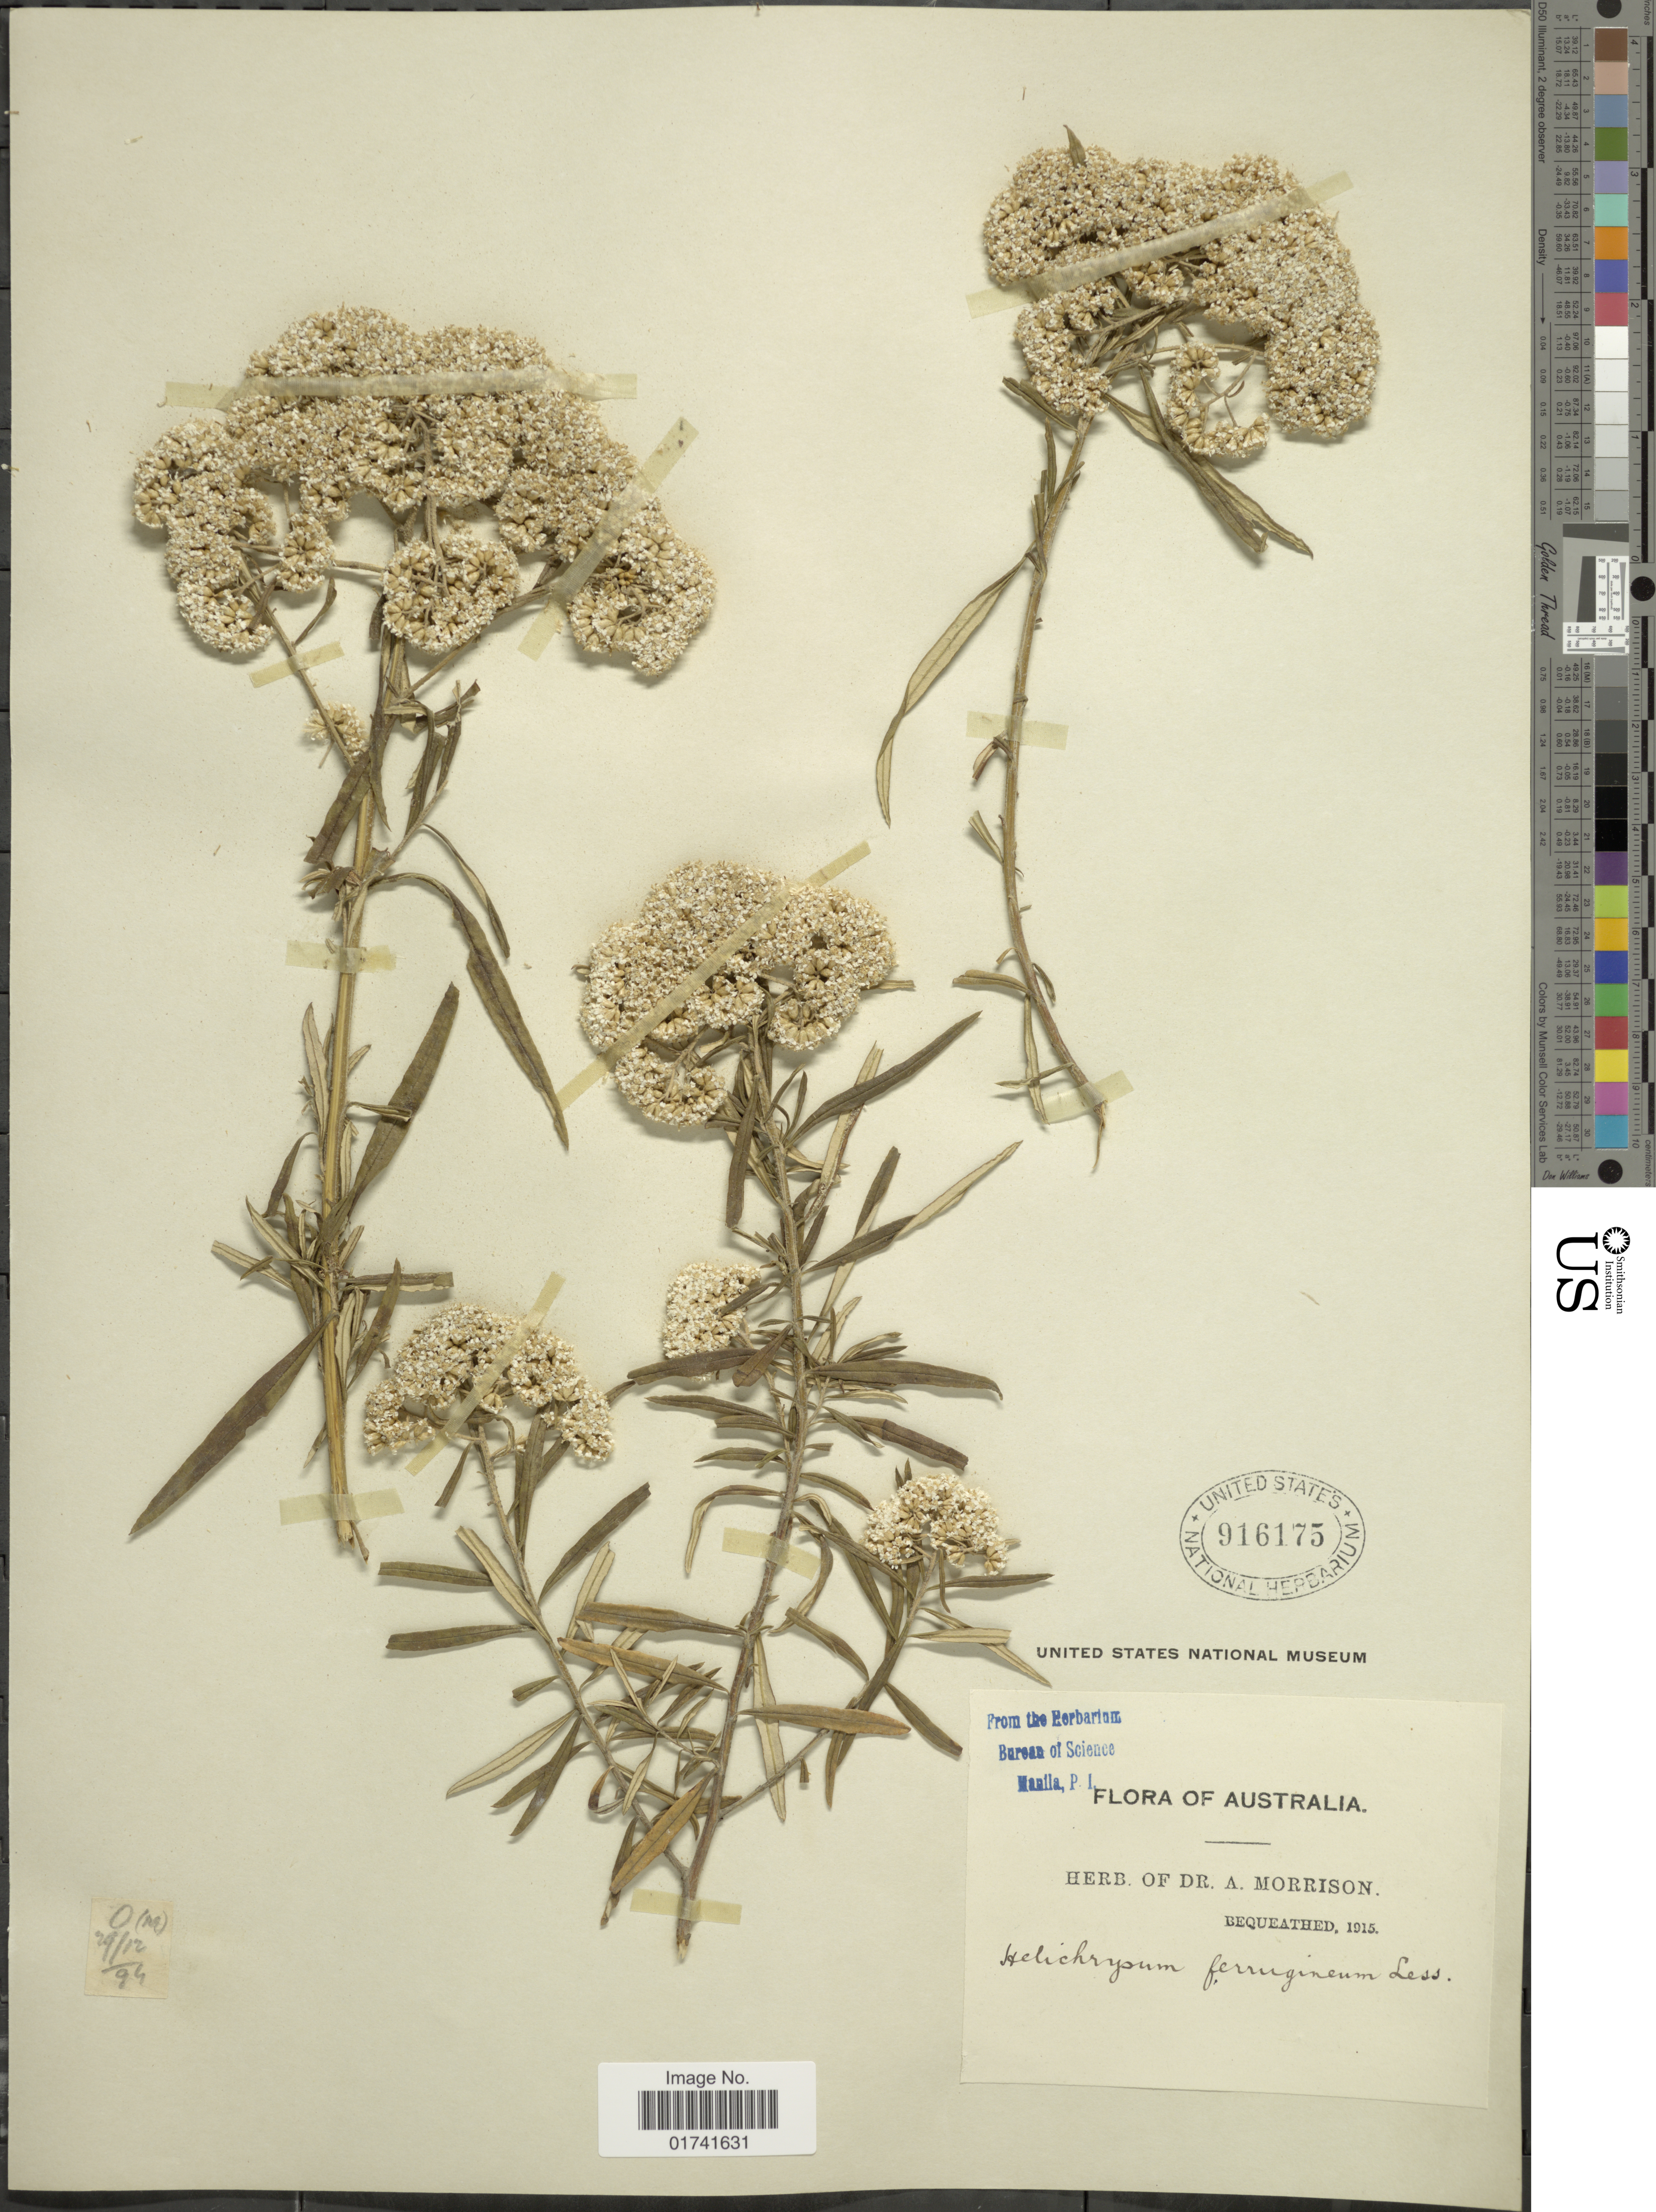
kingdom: Plantae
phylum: Tracheophyta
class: Magnoliopsida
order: Asterales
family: Asteraceae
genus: Ozothamnus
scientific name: Ozothamnus ferrugineus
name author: (Labill.) Sweet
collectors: ex herb. Dr. A. Morrison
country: Australia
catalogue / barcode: US 916175